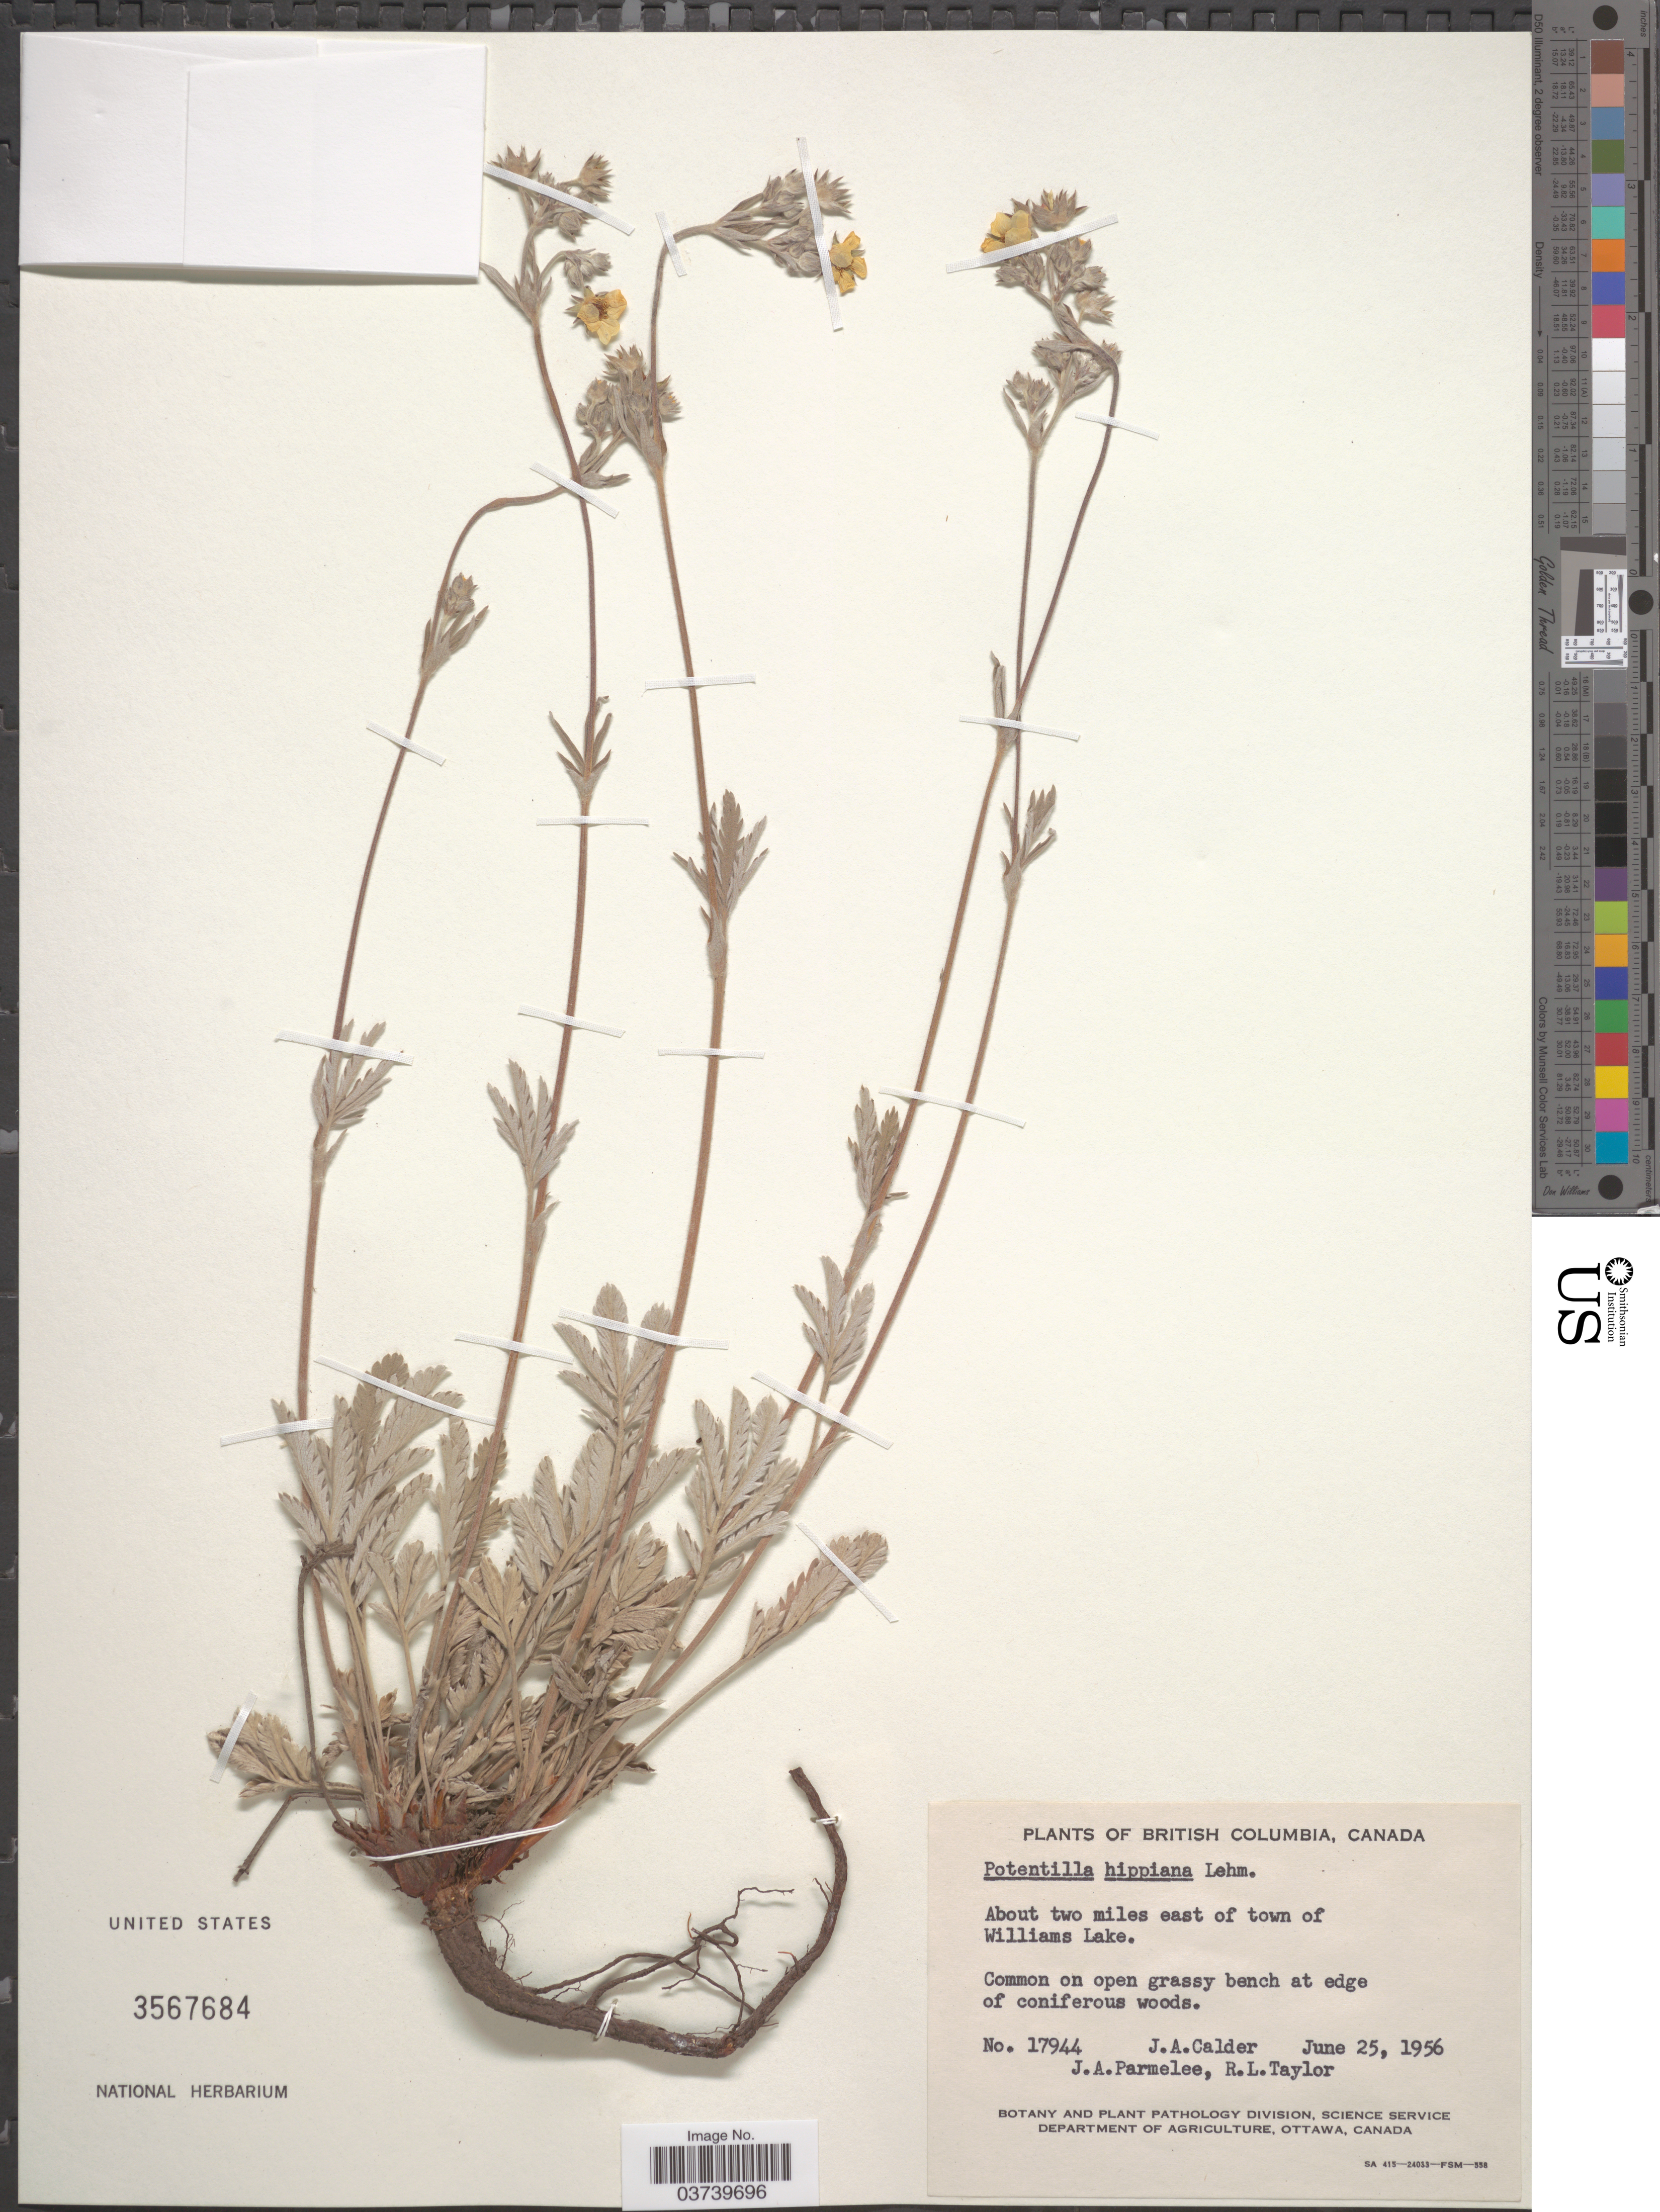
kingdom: Plantae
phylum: Tracheophyta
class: Magnoliopsida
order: Rosales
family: Rosaceae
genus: Potentilla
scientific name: Potentilla hippiana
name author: Lehm.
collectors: J. A. Calder, J. A. Parmelee & R. Taylor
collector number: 17944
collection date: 1956-06-25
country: Canada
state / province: British Columbia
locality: About two miles east of town of Williams Lake.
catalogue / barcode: US 3567684